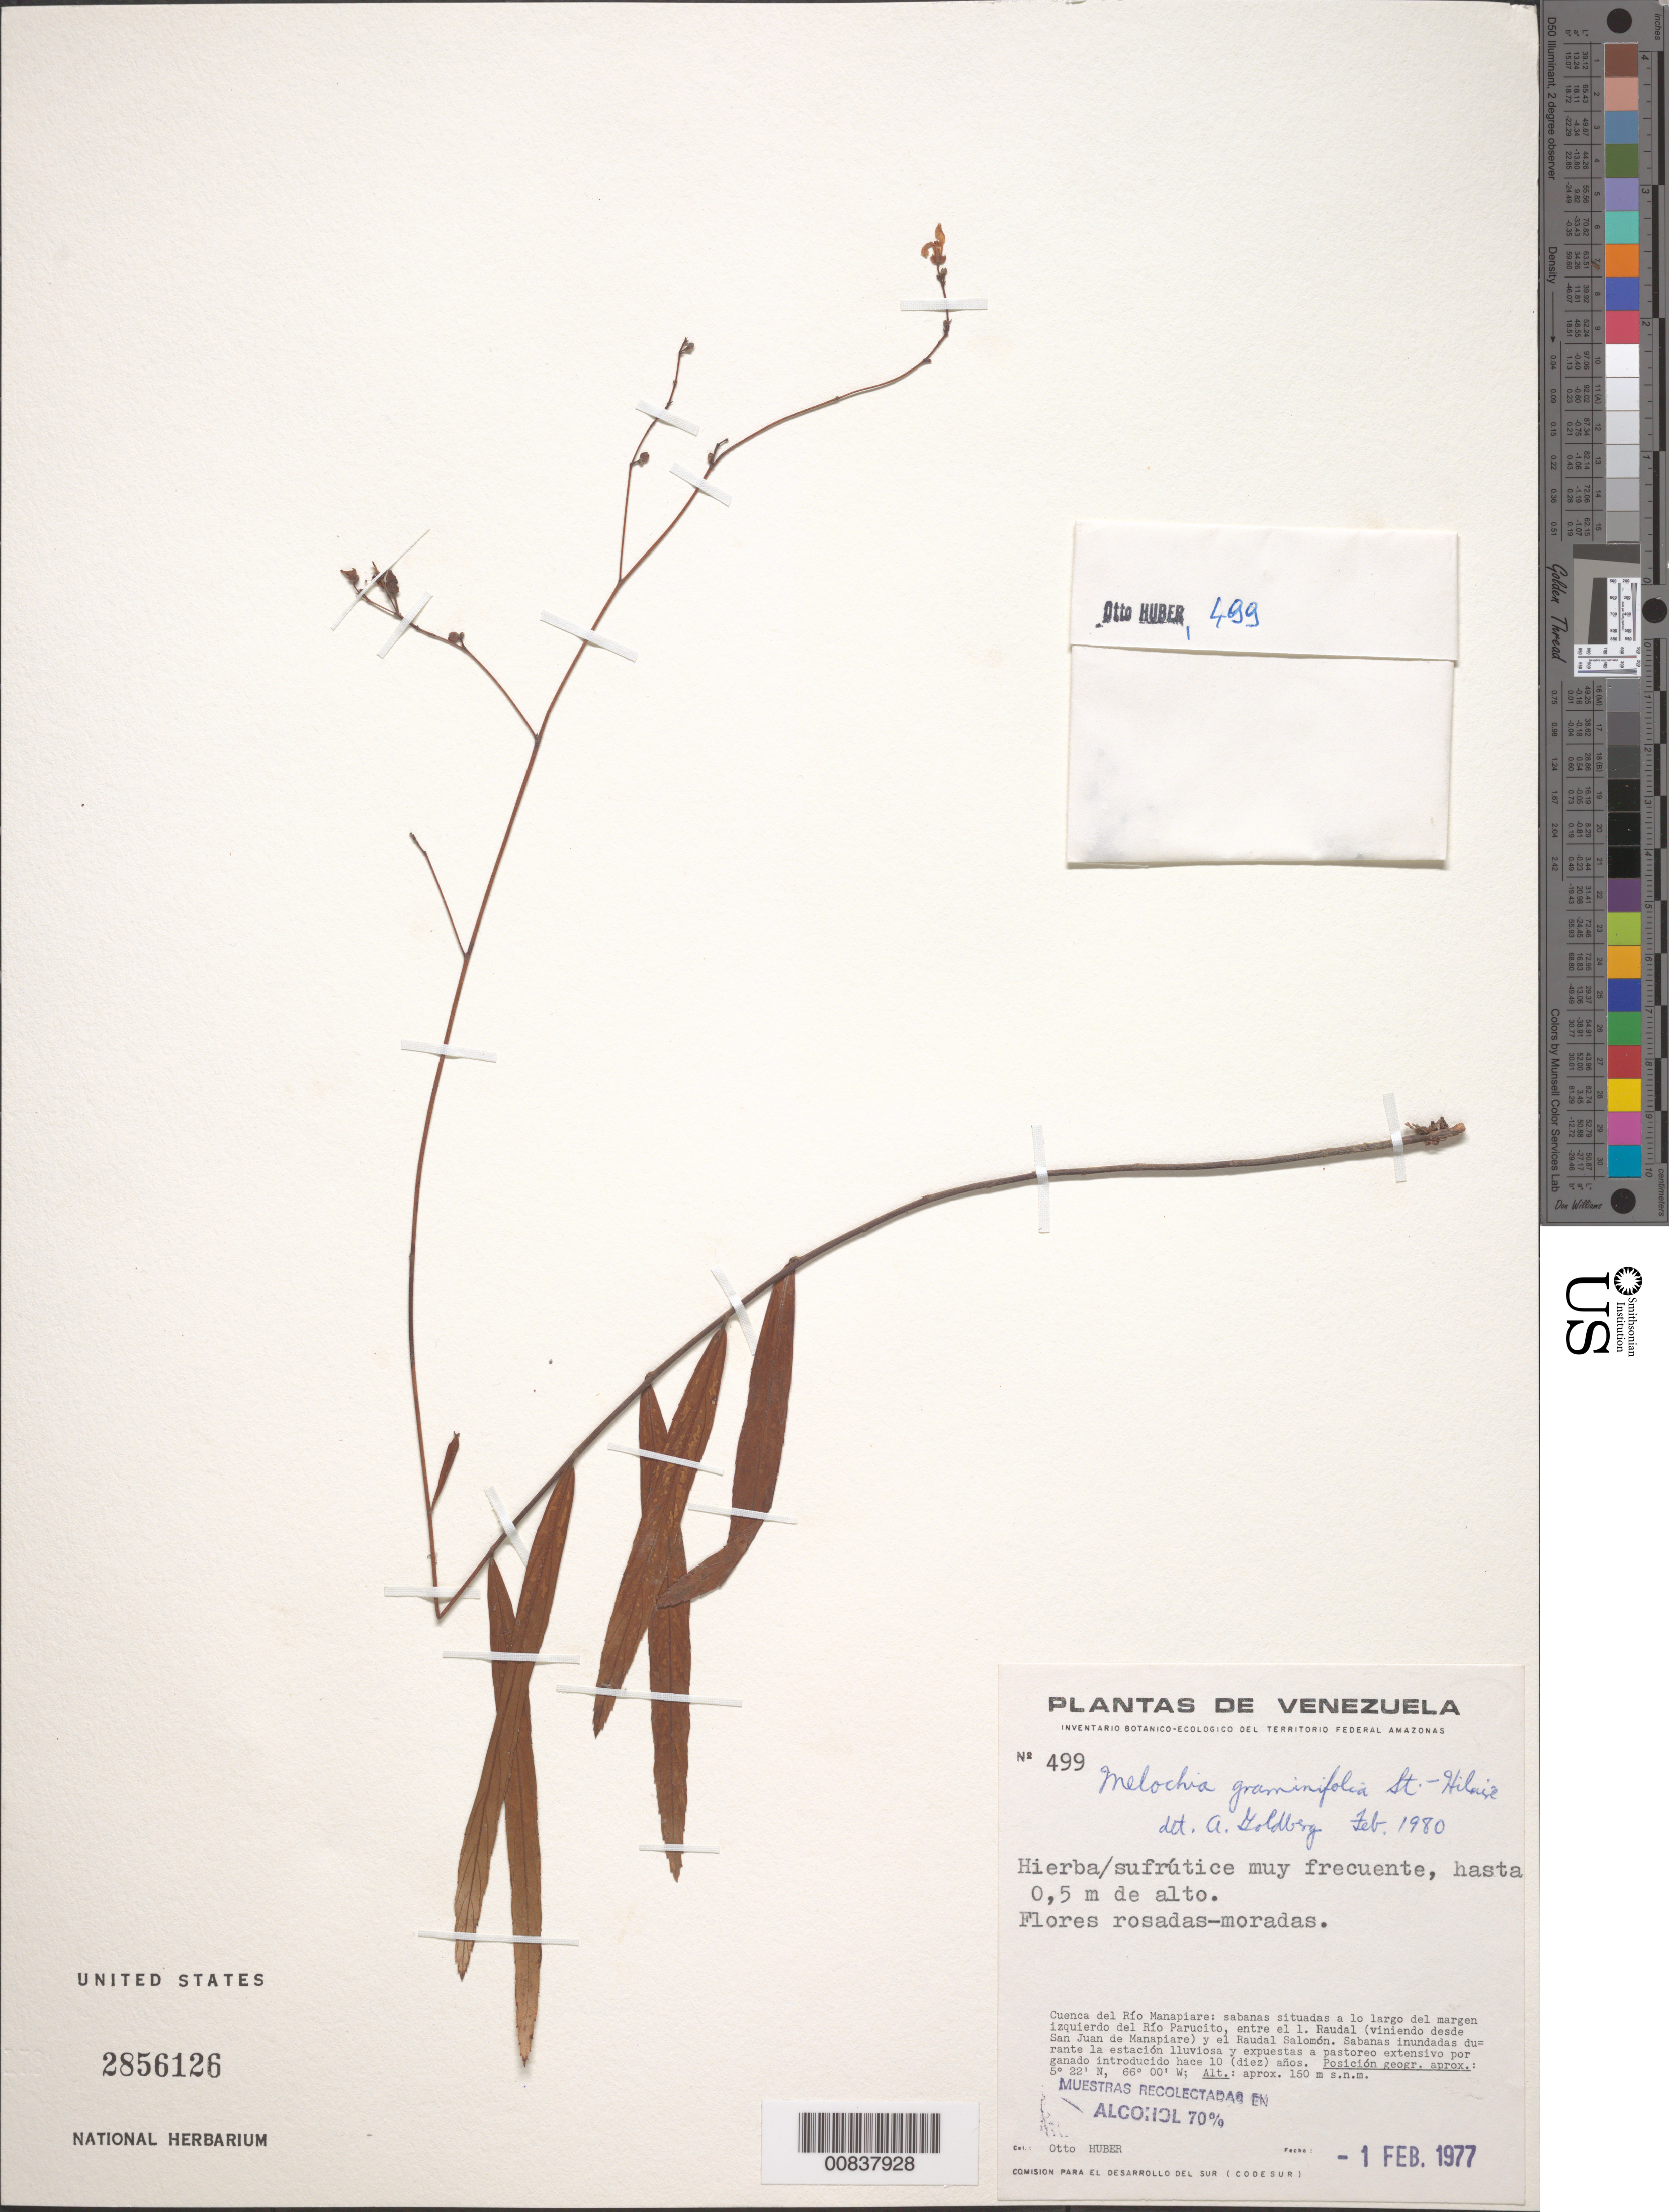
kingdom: Plantae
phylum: Tracheophyta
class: Magnoliopsida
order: Malvales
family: Malvaceae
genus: Melochia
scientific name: Melochia graminifolia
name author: A. St.-Hil.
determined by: Goldberg, Aaron, (US), NMNH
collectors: O. Huber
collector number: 499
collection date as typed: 1-Feb-77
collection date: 1977-02-01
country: Venezuela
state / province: Amazonas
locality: Río Manapiare, Río Parucito, entre el l. Raudal (viniendo desde San Juan de Manapiare) y el Raudal Salomon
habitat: Sabanas inundadas durante la estacion lluviosa y expuestas a pastoreo extensivo por ganado introducido hace 10 anos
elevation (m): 150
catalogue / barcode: US 2856126